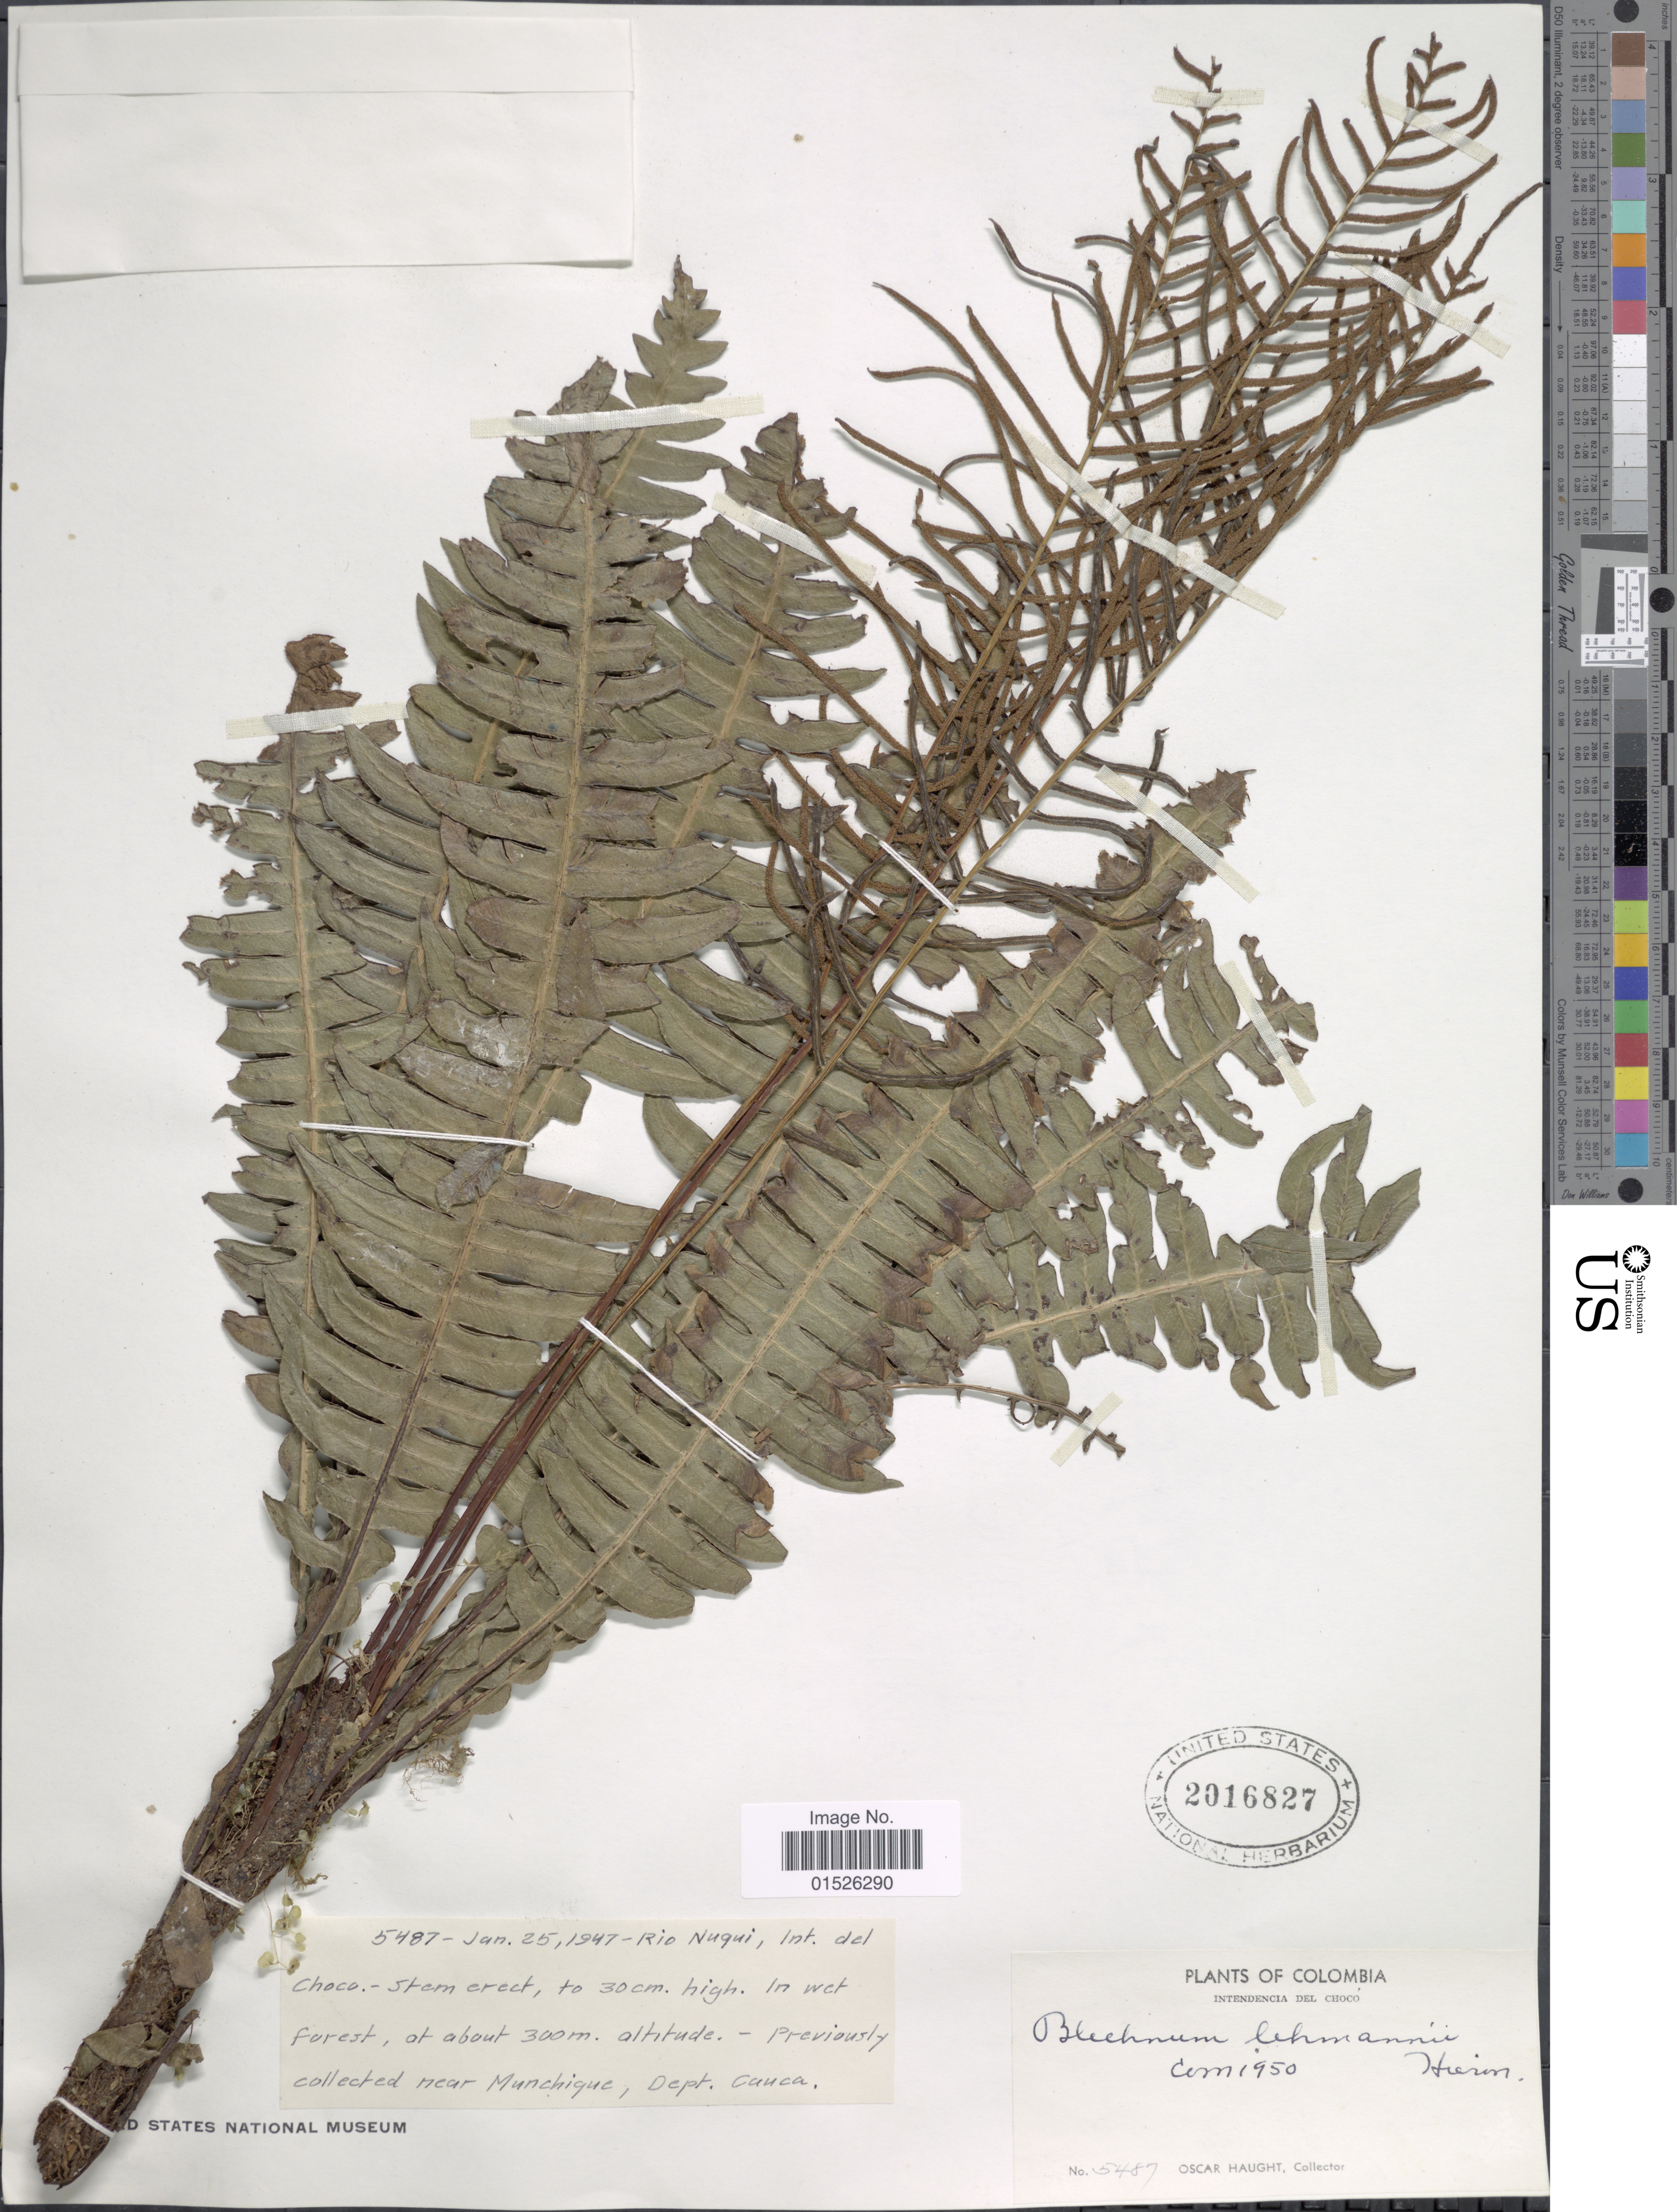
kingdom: Plantae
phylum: Tracheophyta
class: Polypodiopsida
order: Polypodiales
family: Blechnaceae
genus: Blechnum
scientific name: Blechnum lehmannii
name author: Hieron.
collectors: O. L. Haught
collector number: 5487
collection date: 1947-01-25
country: Colombia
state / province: Chocó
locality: Rio Nuqui, Intendencia del Choco. Previously collected near Munchique, Dept. Cauca.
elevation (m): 300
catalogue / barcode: US 2016827